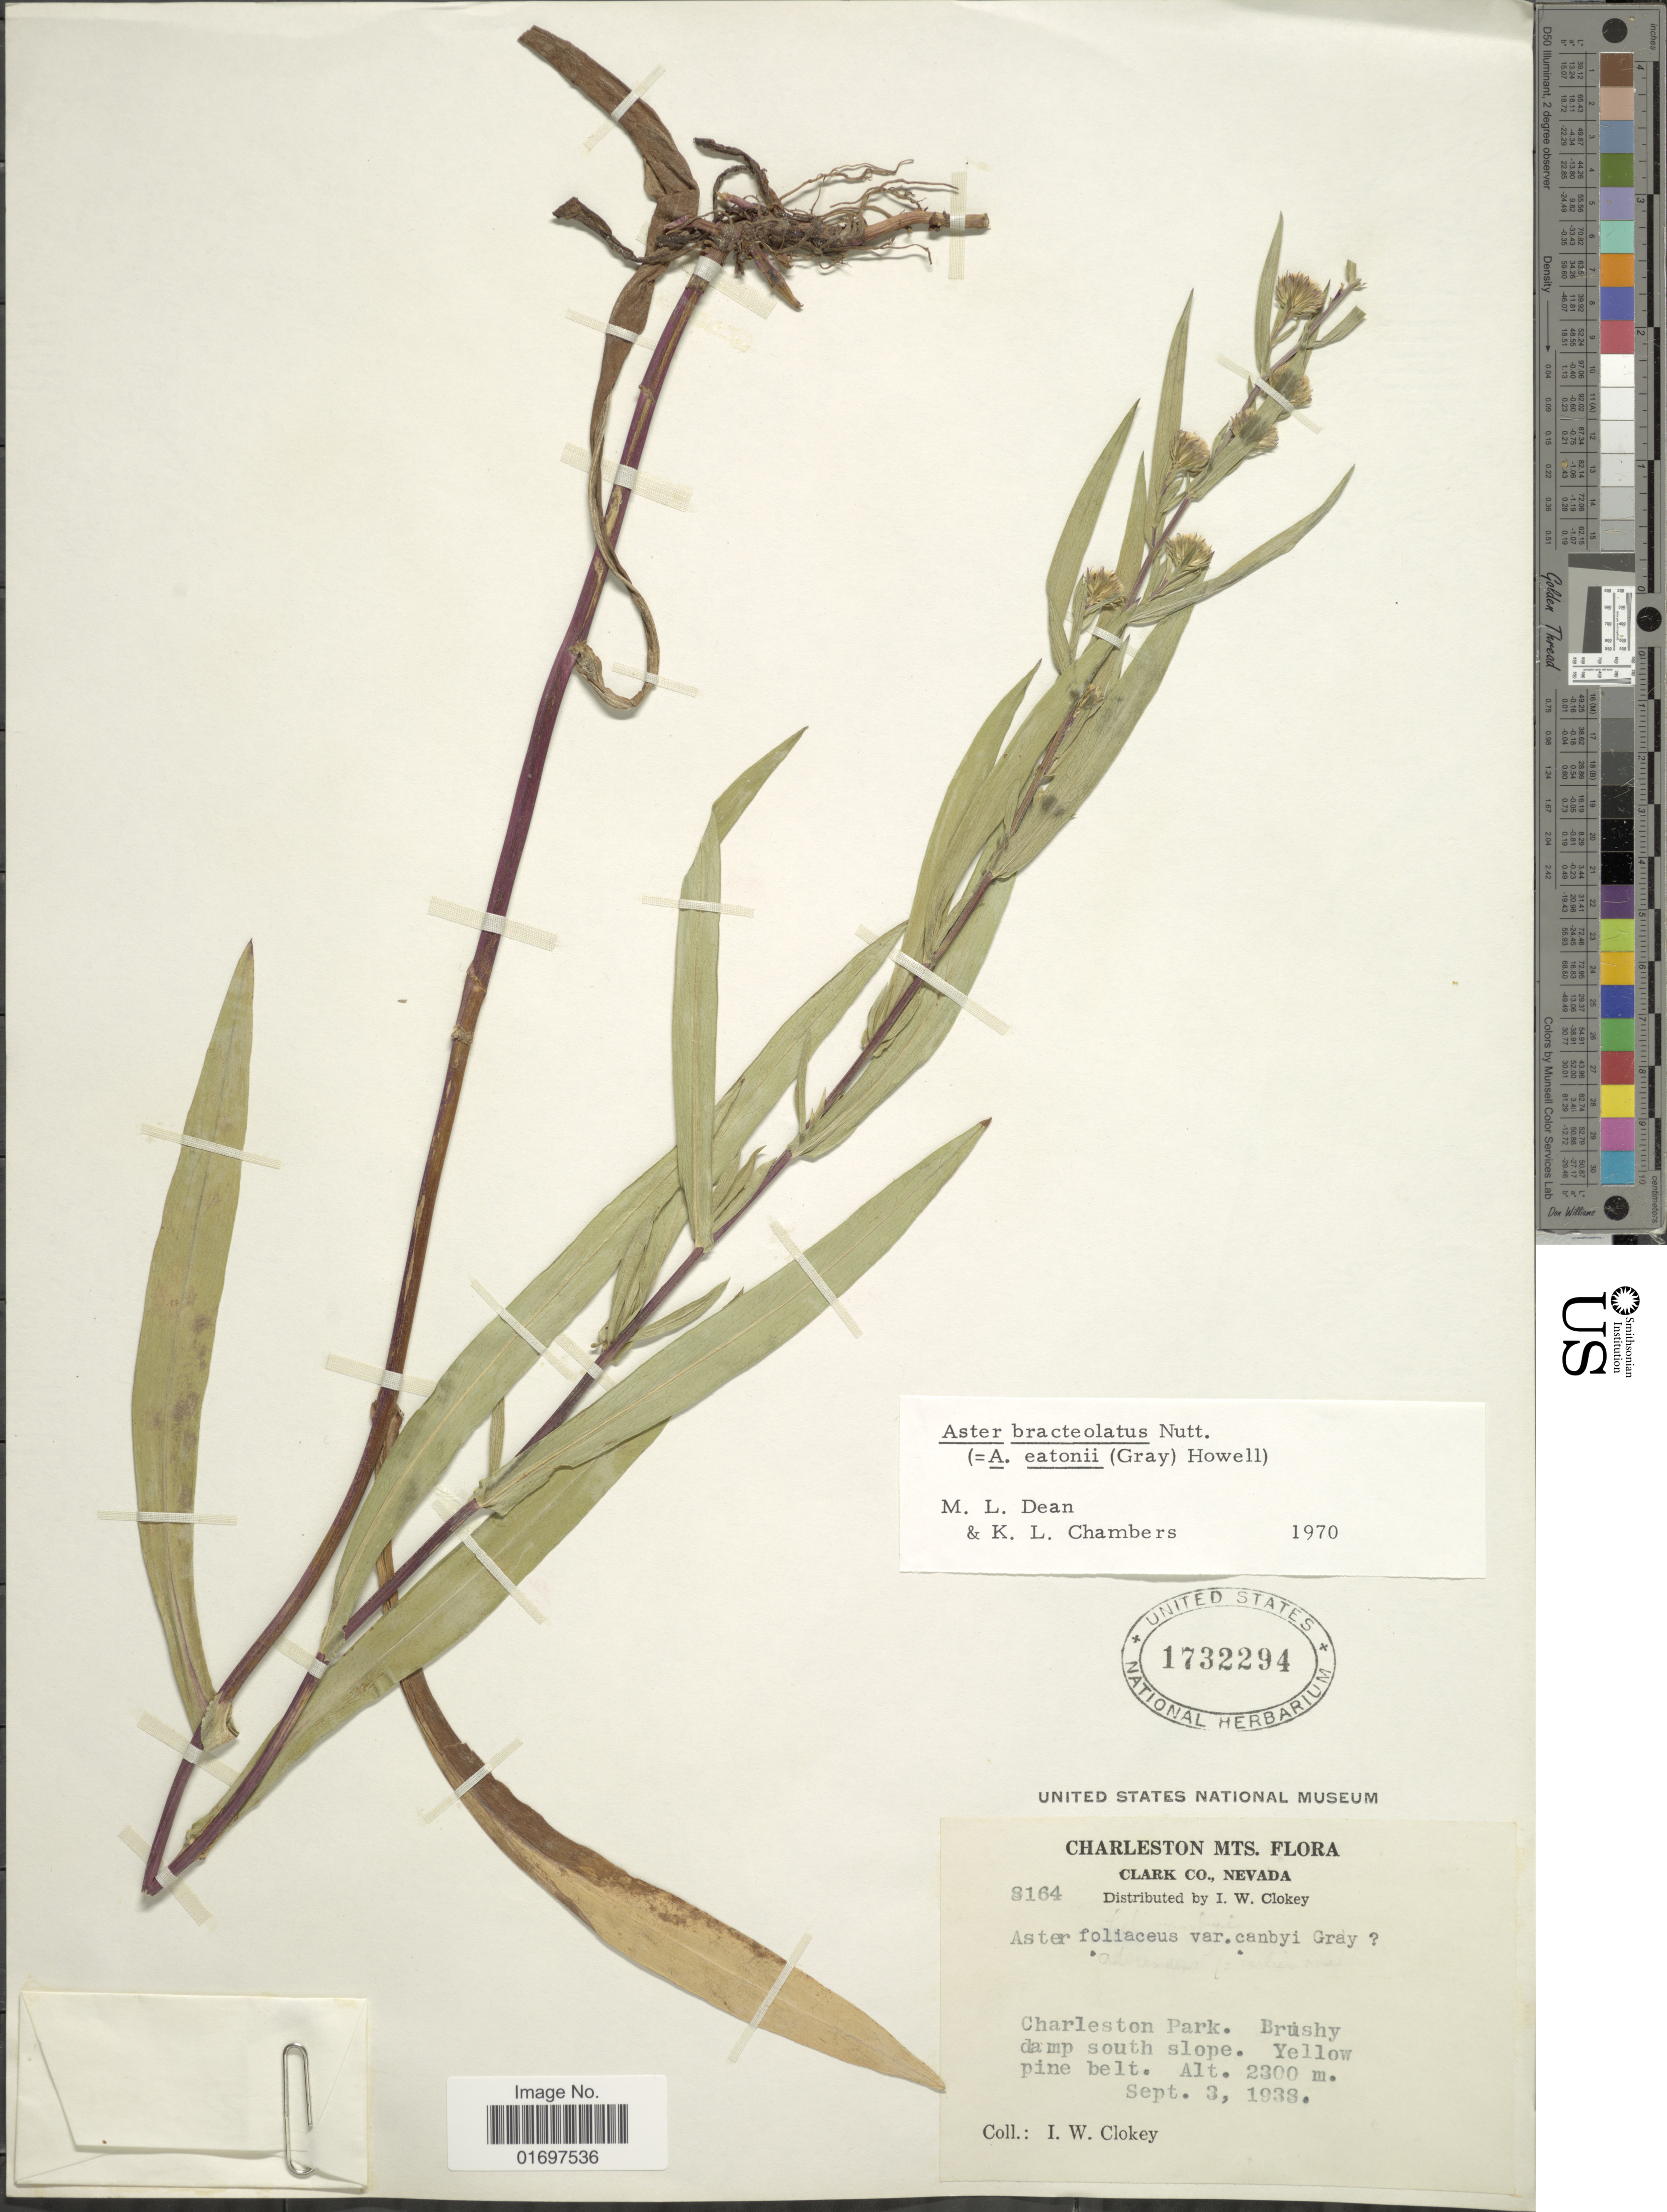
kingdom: Plantae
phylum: Tracheophyta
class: Magnoliopsida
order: Asterales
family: Asteraceae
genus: Symphyotrichum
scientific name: Symphyotrichum bracteolatum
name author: (Nutt.) G.L. Nesom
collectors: I. W. Clokey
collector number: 3164*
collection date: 1938-09-03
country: United States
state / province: Nevada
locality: Charleston Mts. Flora. Clark Co., Nevada. Charleston Park. Yellowpine belt.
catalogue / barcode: US 1732294